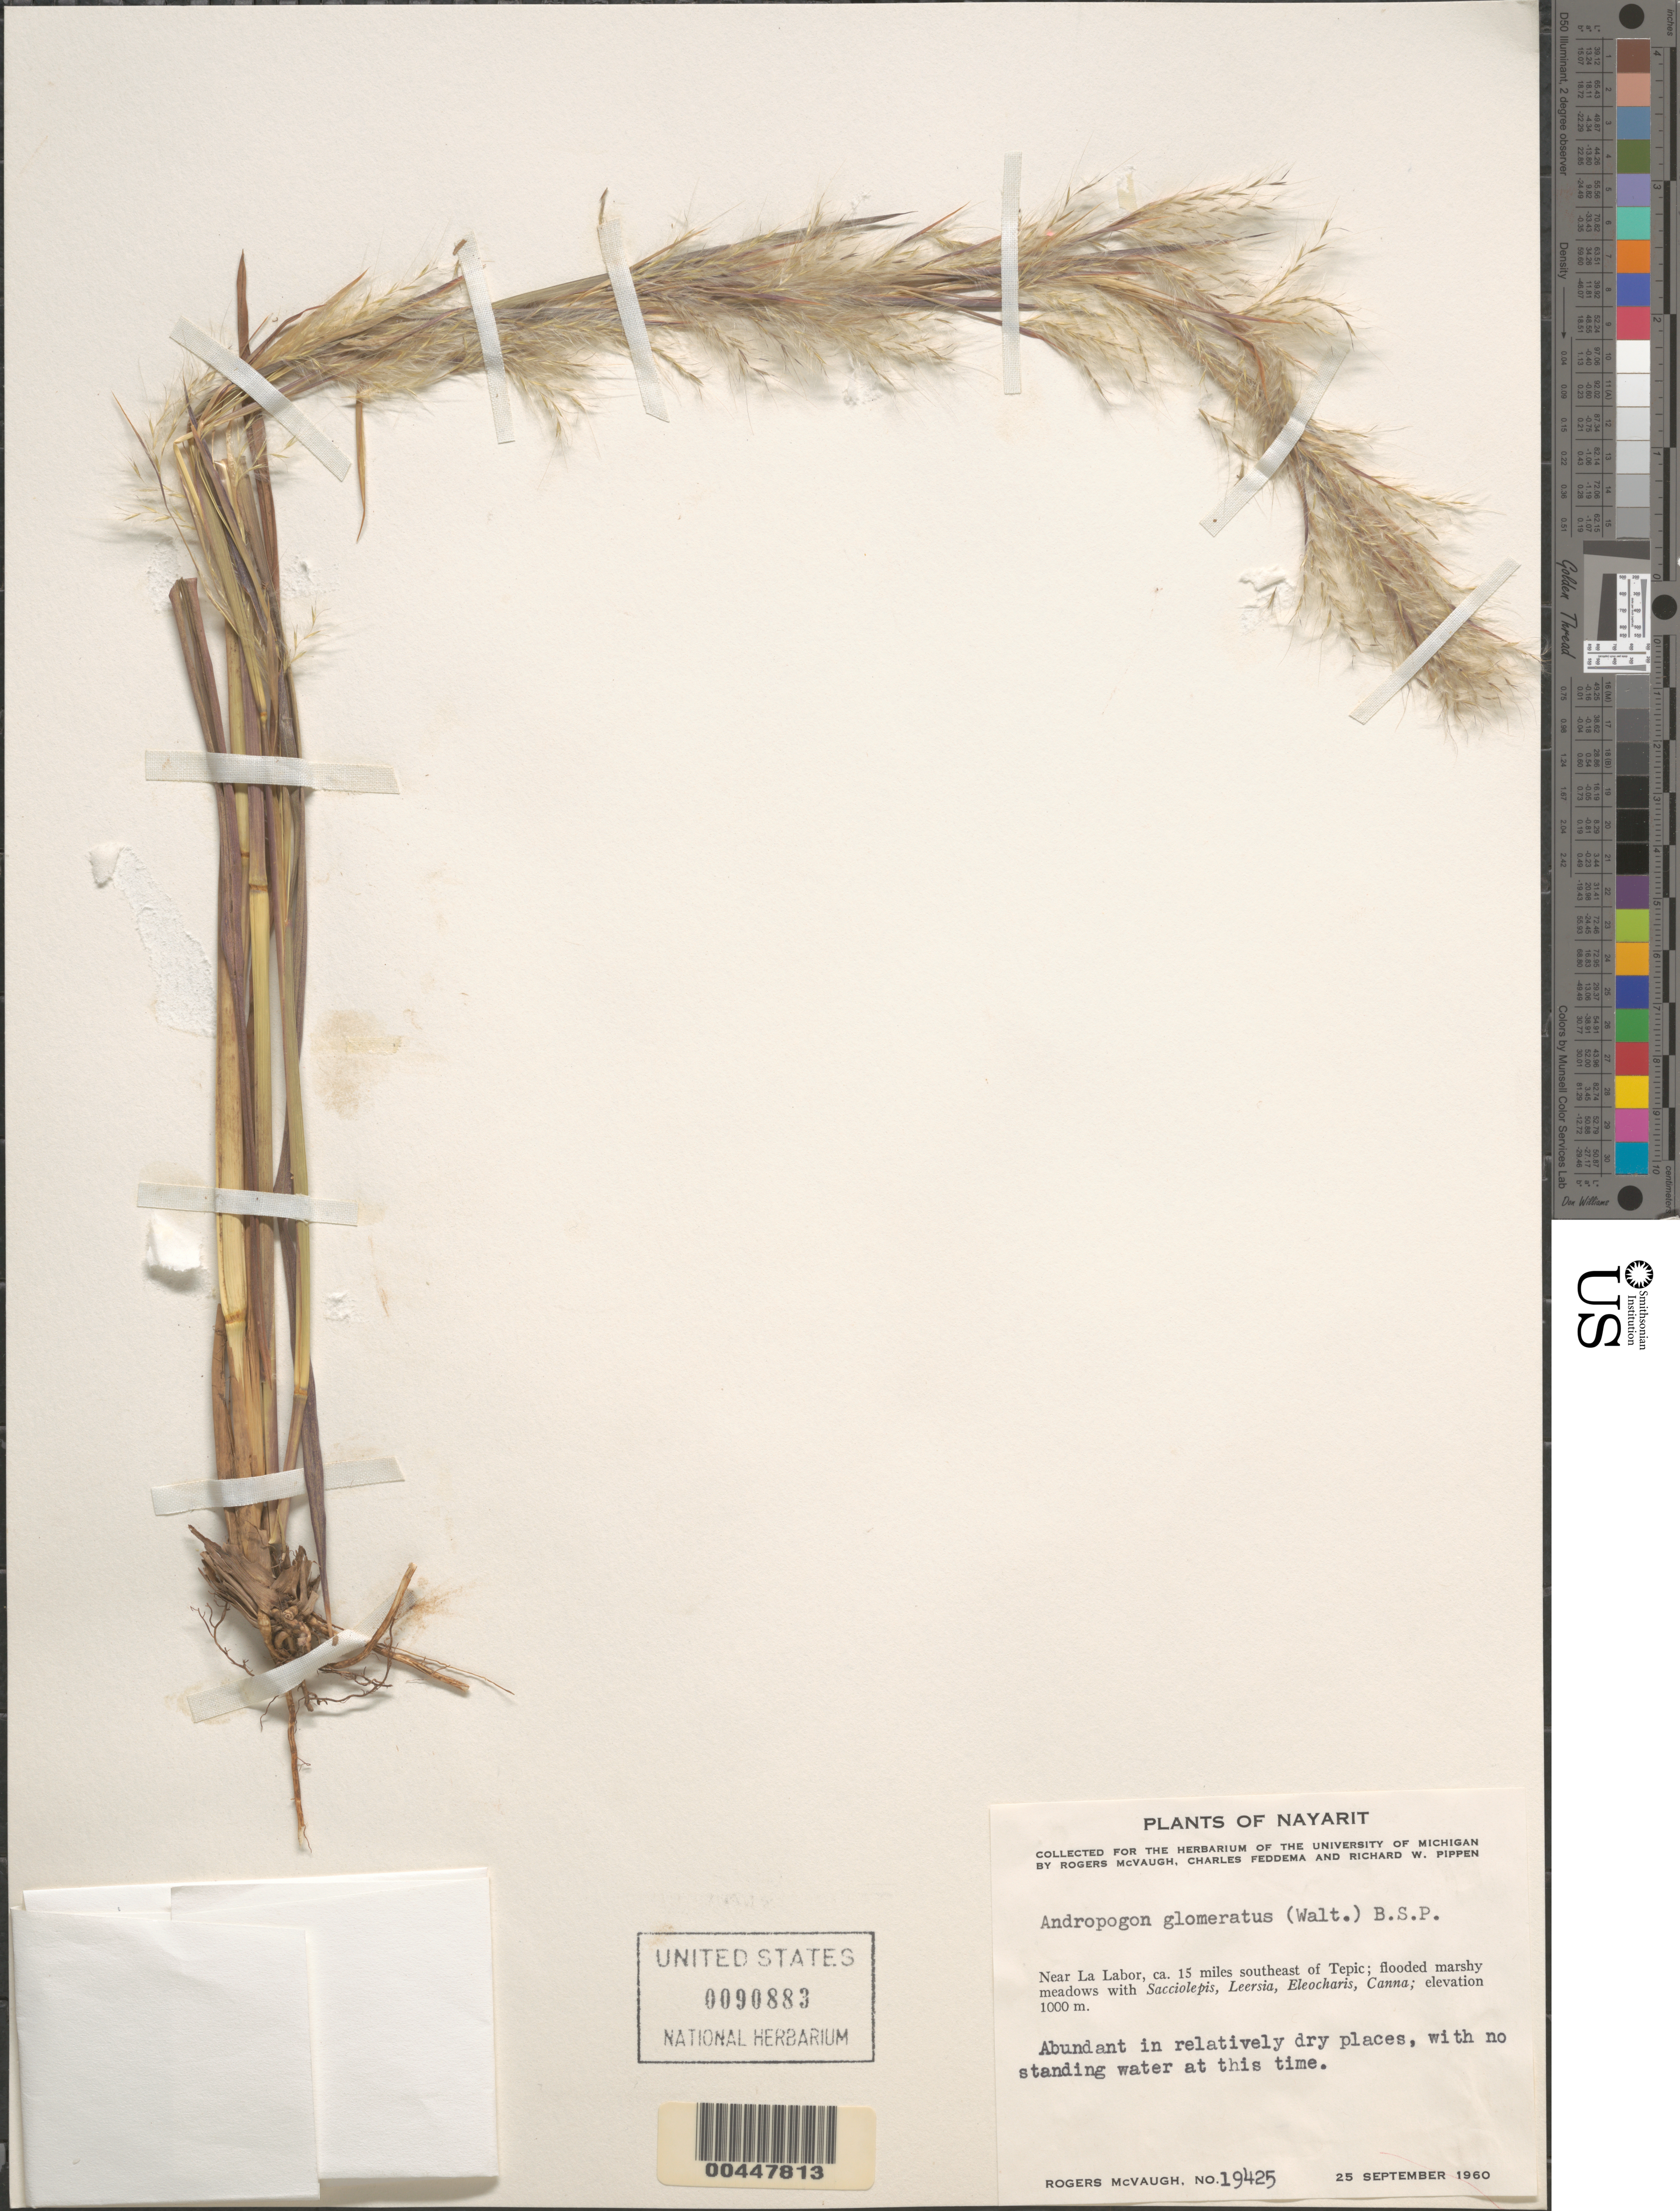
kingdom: Plantae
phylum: Tracheophyta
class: Liliopsida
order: Poales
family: Poaceae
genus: Andropogon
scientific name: Andropogon glomeratus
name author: (Walter) Britton, Stearns & Poggenb.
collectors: R. McVaugh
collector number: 19425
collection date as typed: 25 Sep 1960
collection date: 1960-09-25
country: Mexico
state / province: Nayarit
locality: Near La Labor, ca 15 mi SE of Tepic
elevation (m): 1000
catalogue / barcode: US 90883